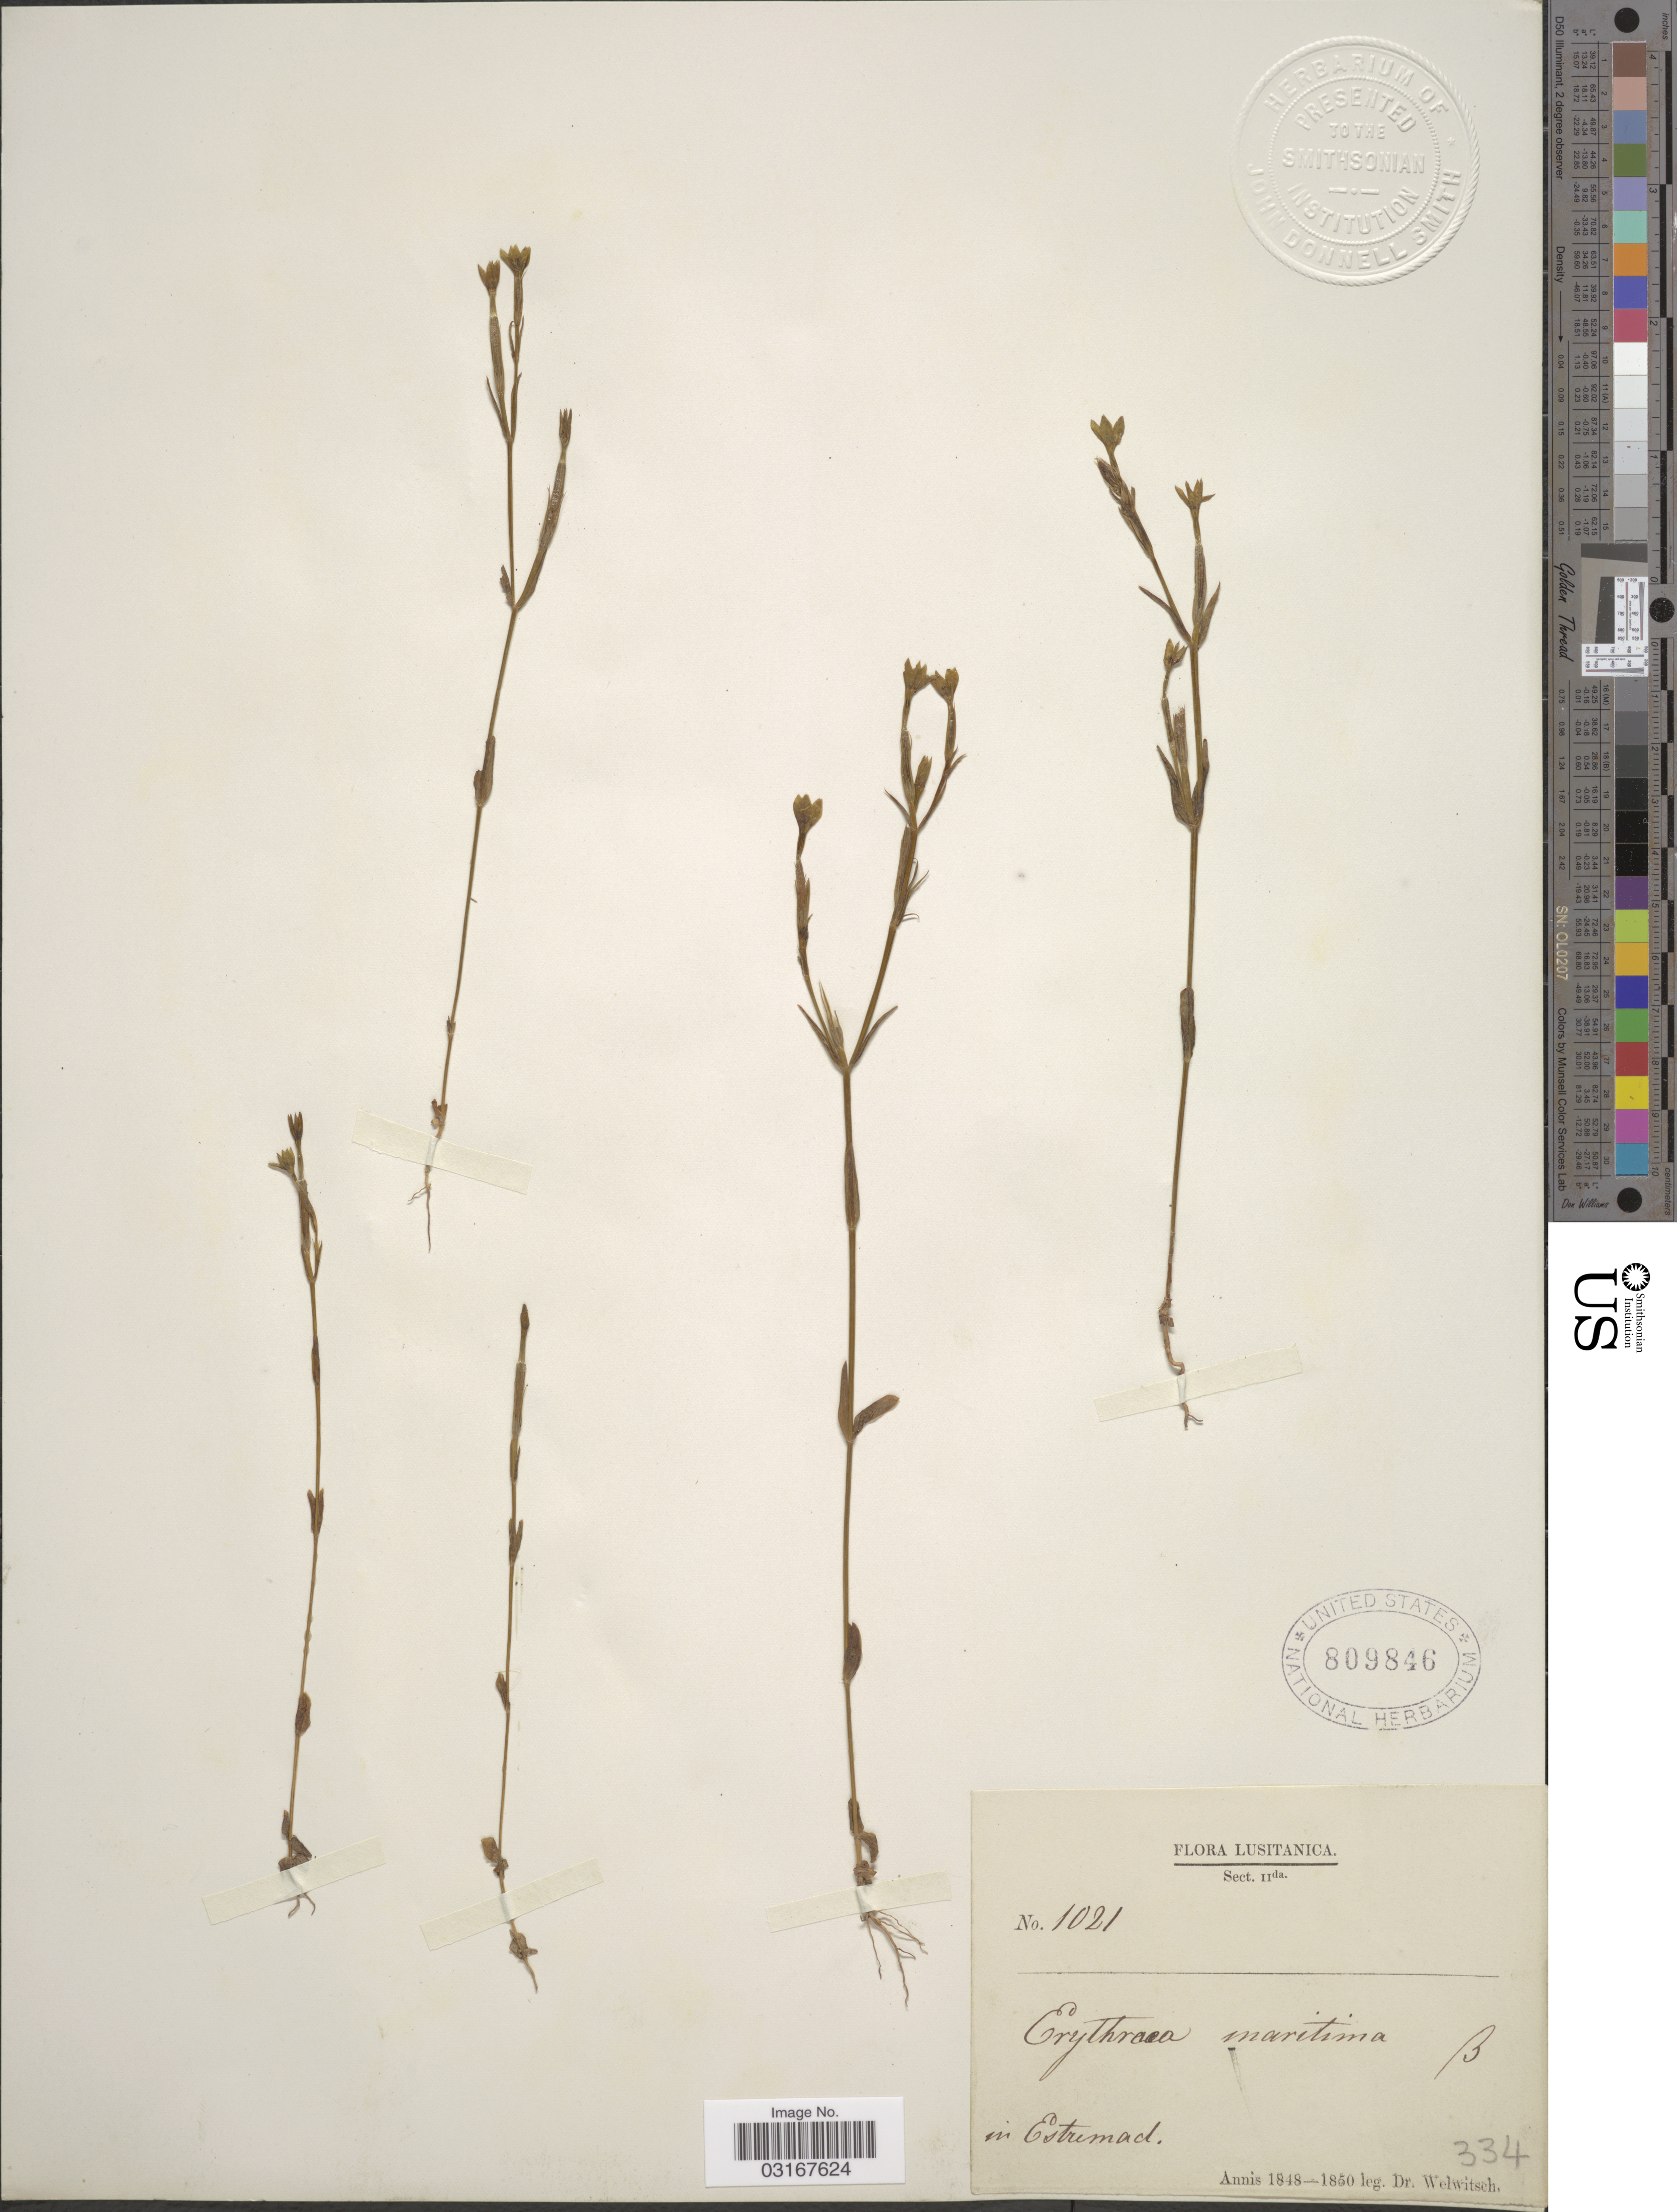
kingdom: Plantae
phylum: Tracheophyta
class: Magnoliopsida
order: Gentianales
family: Gentianaceae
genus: Centaurium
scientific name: Centaurium maritimum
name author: (L.) Fritsch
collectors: -. Welwitsch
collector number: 1021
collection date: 1848/1850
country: Portugal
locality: Lusitanica. In Estremad.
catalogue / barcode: US 809846